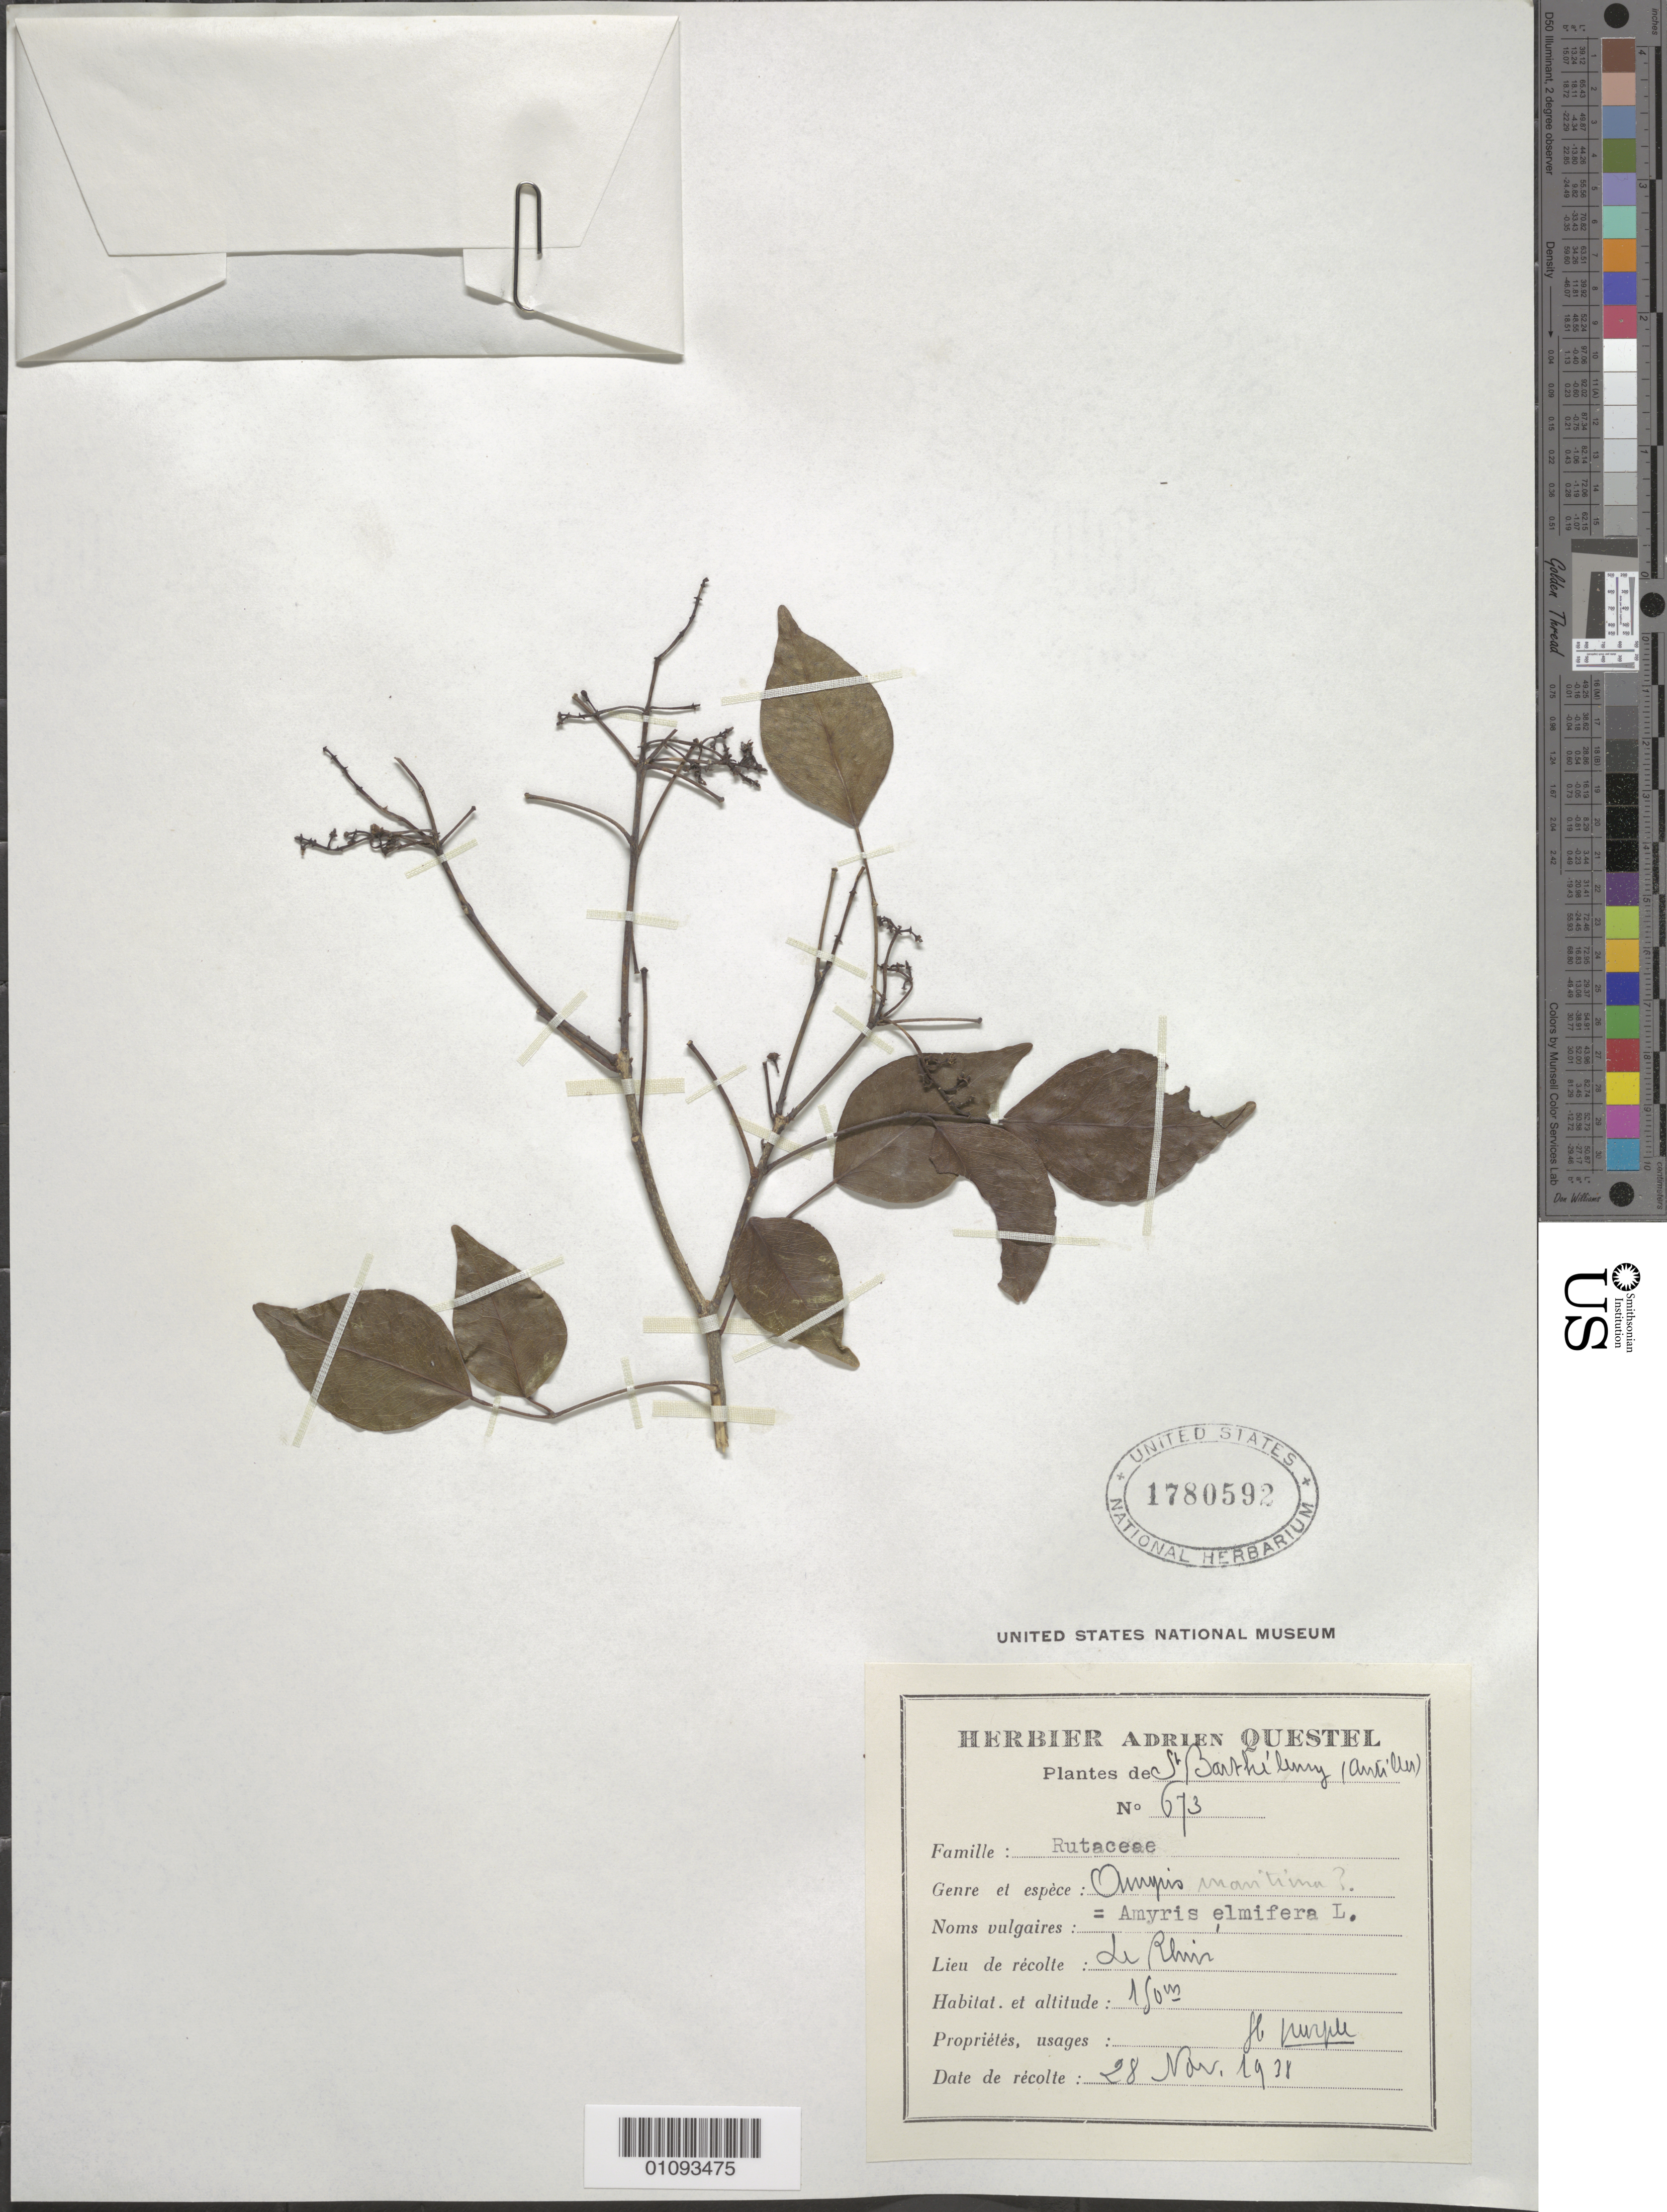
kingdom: Plantae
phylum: Tracheophyta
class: Magnoliopsida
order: Sapindales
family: Rutaceae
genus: Amyris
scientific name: Amyris elemifera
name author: L.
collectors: A. Questel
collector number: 673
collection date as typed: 28 Nov 1938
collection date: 1938-11-28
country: Saint Barthélemy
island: St. Barthélemy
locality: Le Rhin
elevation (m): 150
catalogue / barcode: US 1780592